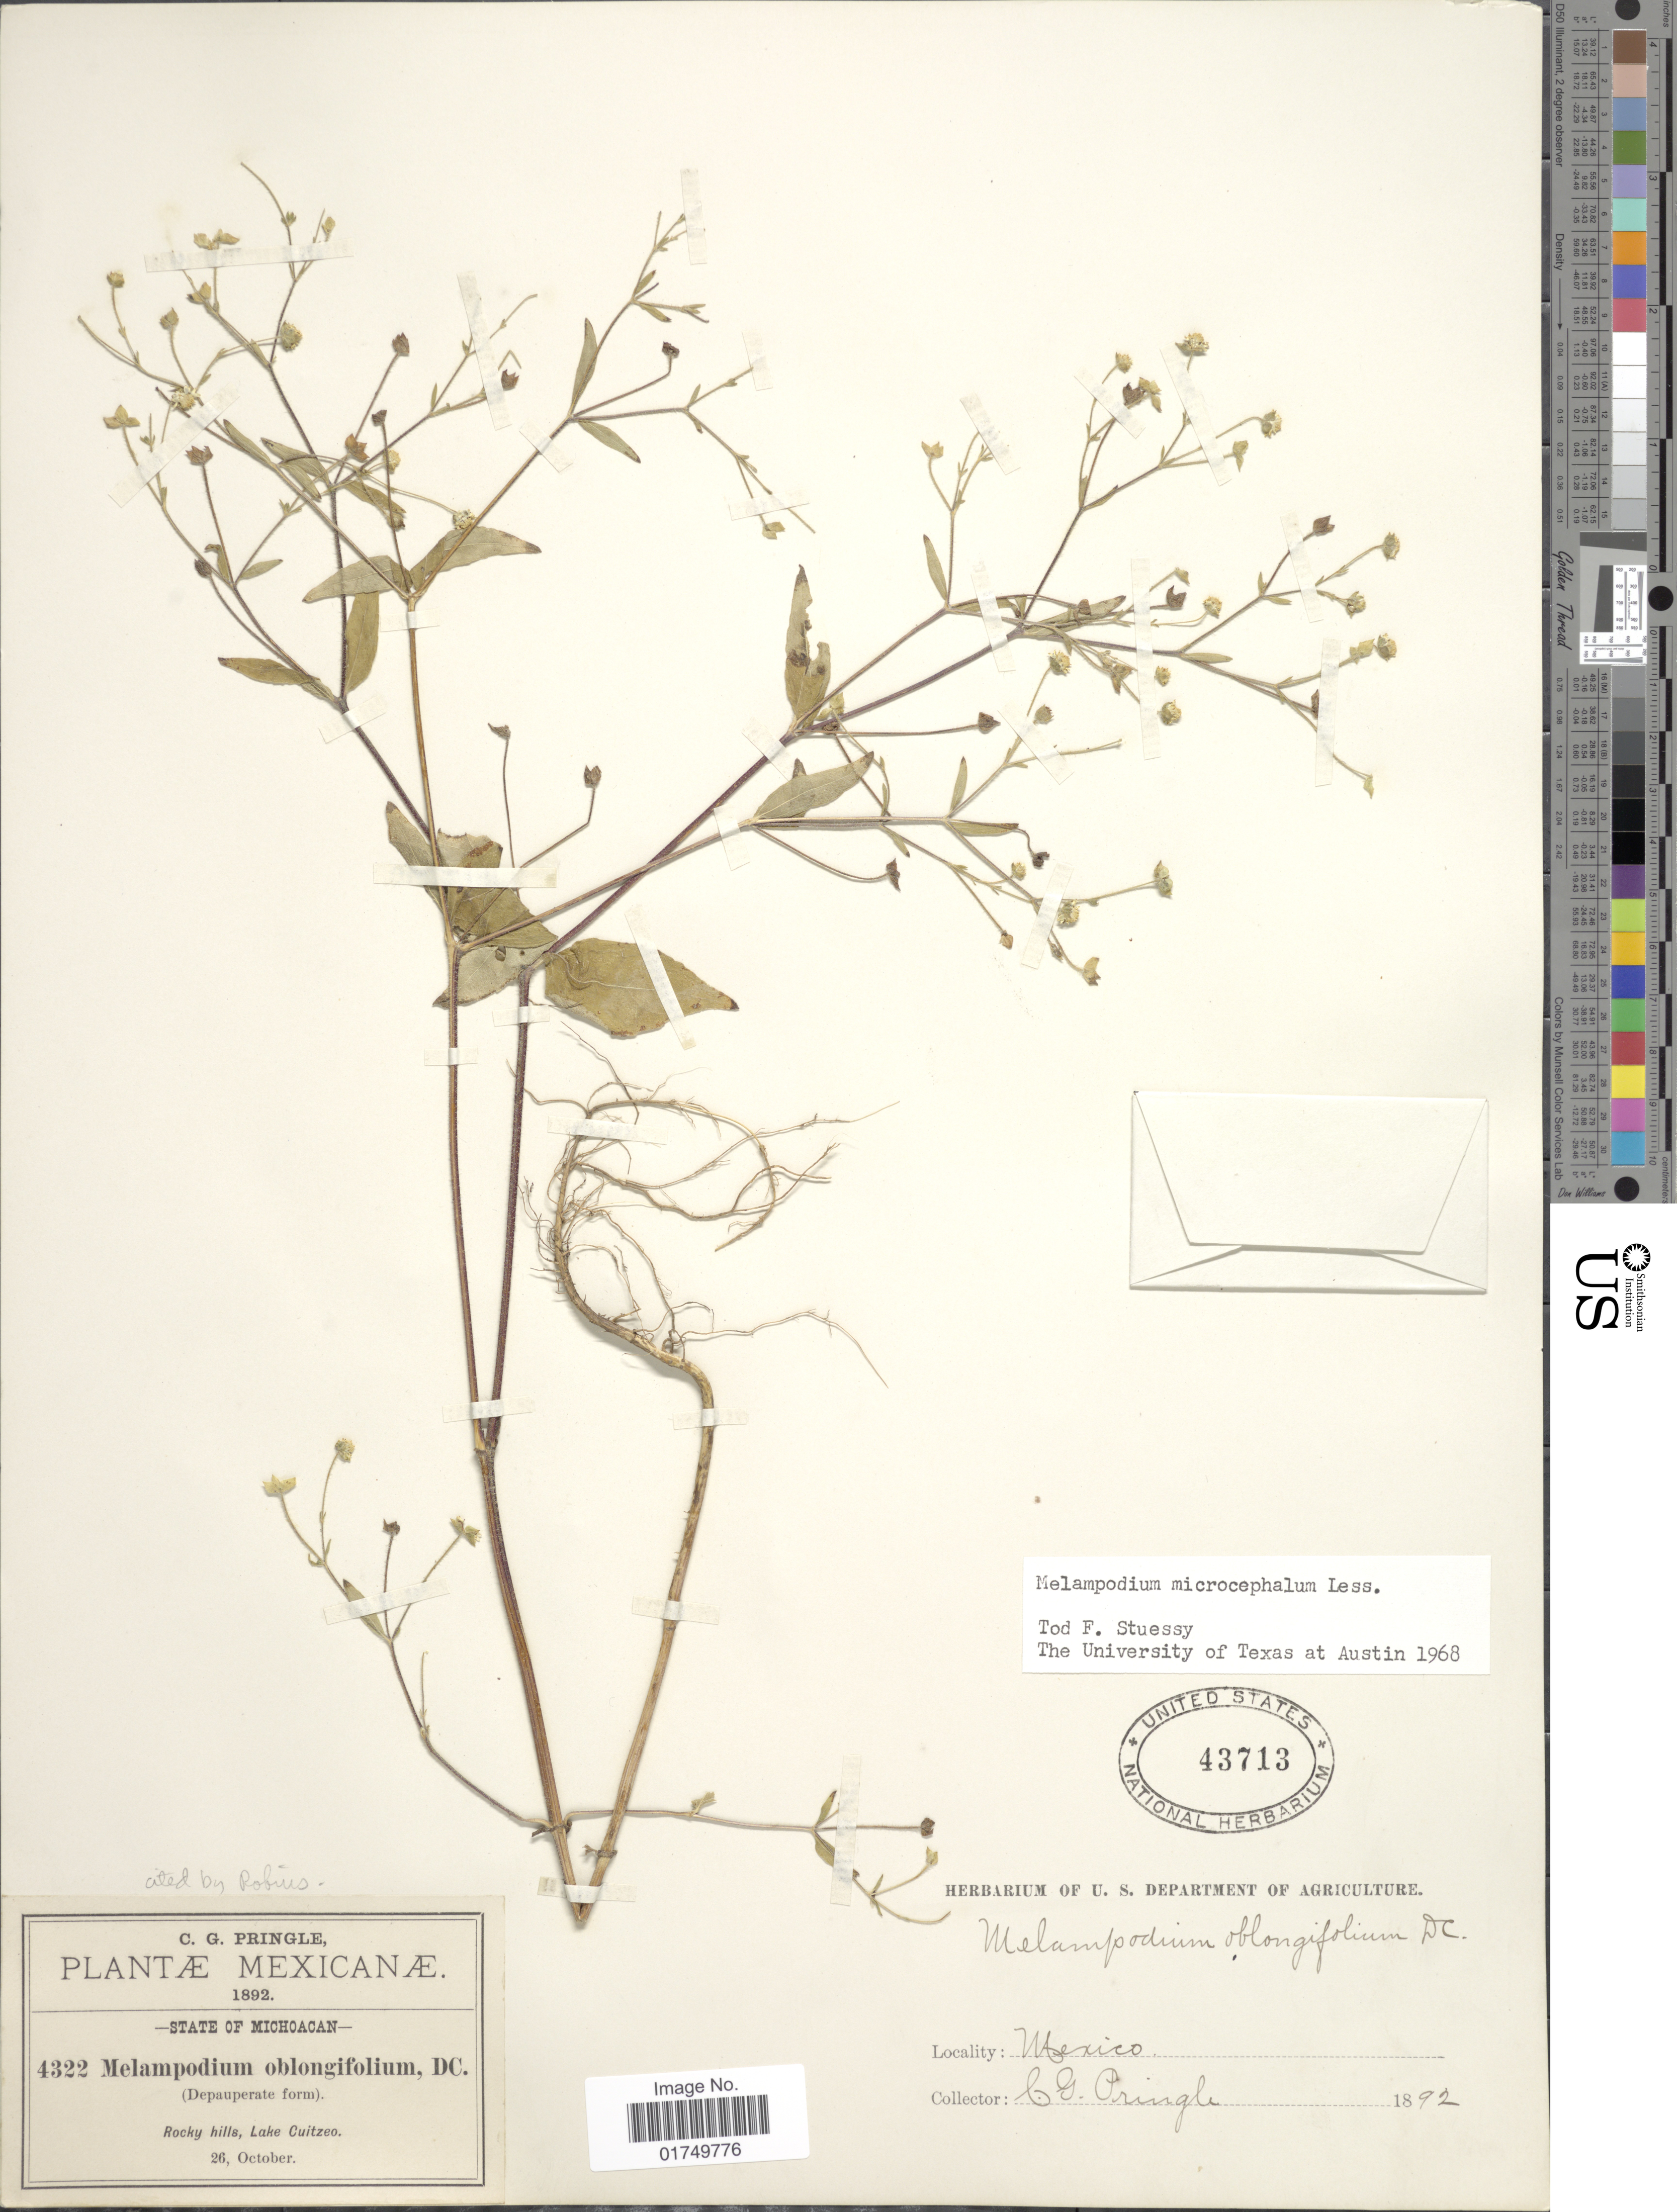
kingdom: Plantae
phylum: Tracheophyta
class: Magnoliopsida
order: Asterales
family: Asteraceae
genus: Melampodium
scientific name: Melampodium microcephalum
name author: Less.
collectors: C. G. Pringle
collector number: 4322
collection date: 1892-10-26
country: Mexico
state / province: Michoacán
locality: Lake Cuitzeo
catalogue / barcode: US 43713